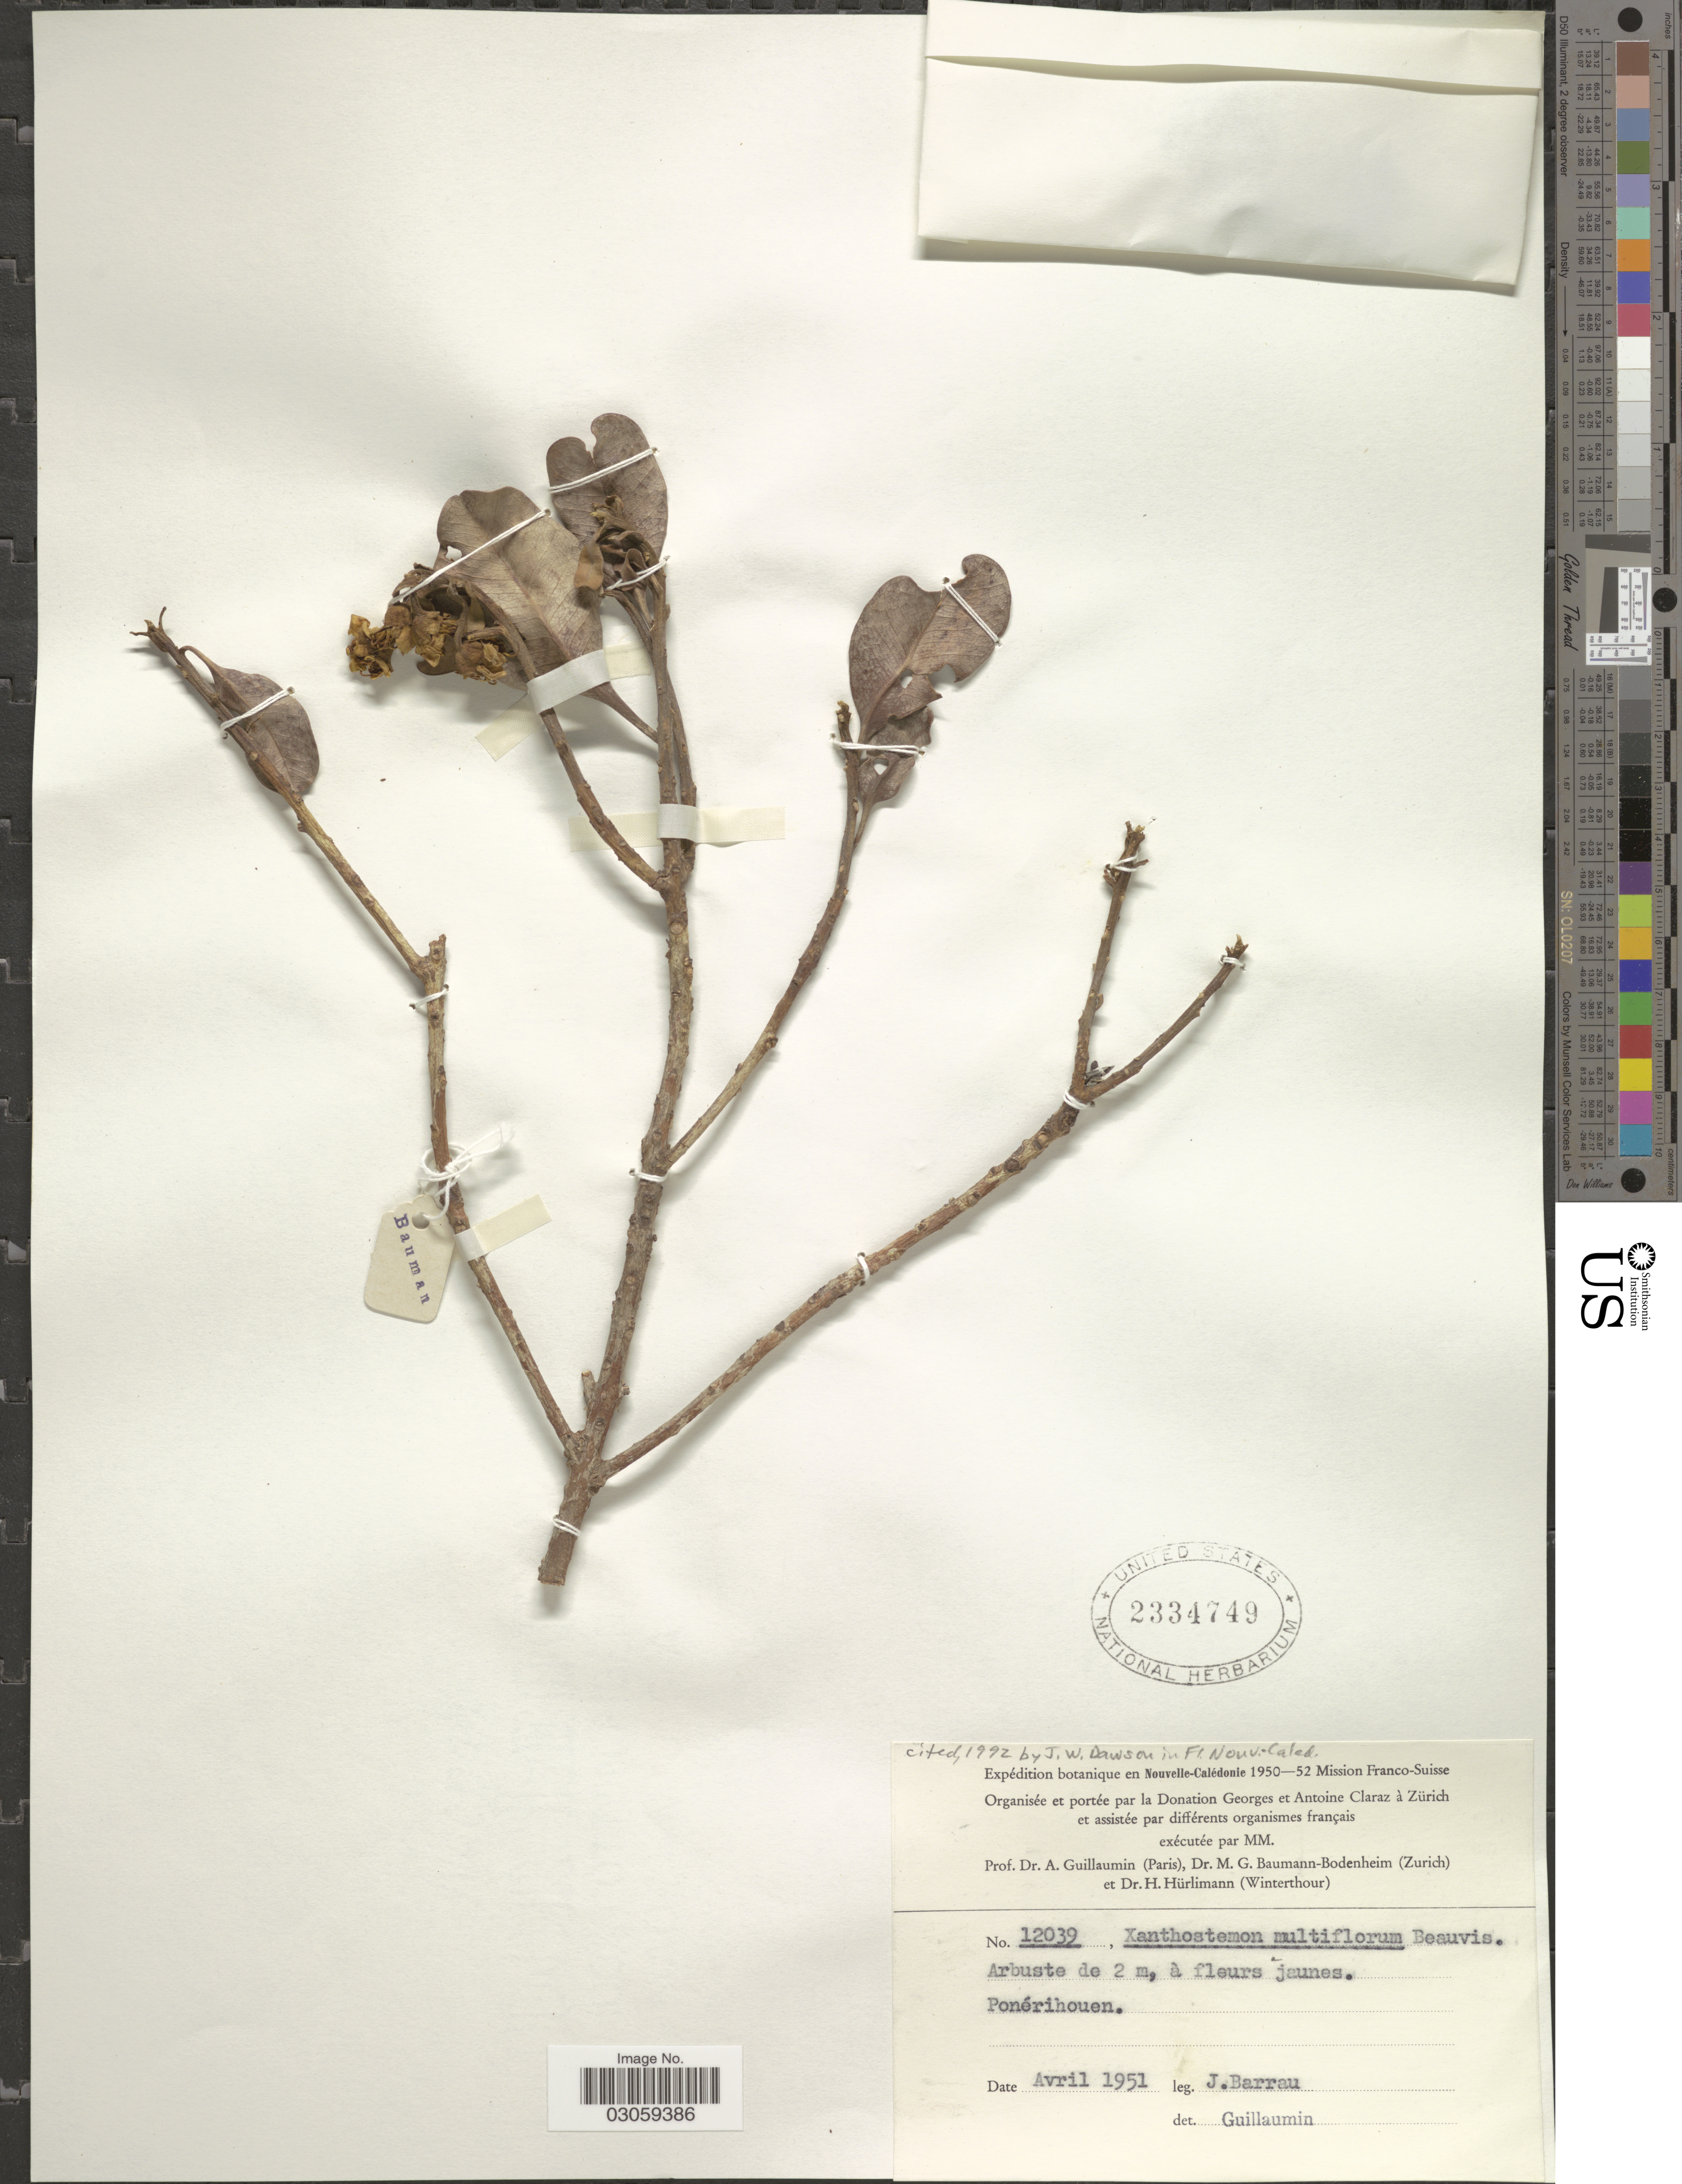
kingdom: Plantae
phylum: Tracheophyta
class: Magnoliopsida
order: Myrtales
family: Myrtaceae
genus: Xanthostemon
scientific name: Xanthostemon multiflorus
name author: (Montrouz.) Beauvis.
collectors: J. Barrau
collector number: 12039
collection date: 1951-04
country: New Caledonia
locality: En Nouvelle-Calédonie. Ponérihouen.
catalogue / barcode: US 2334749